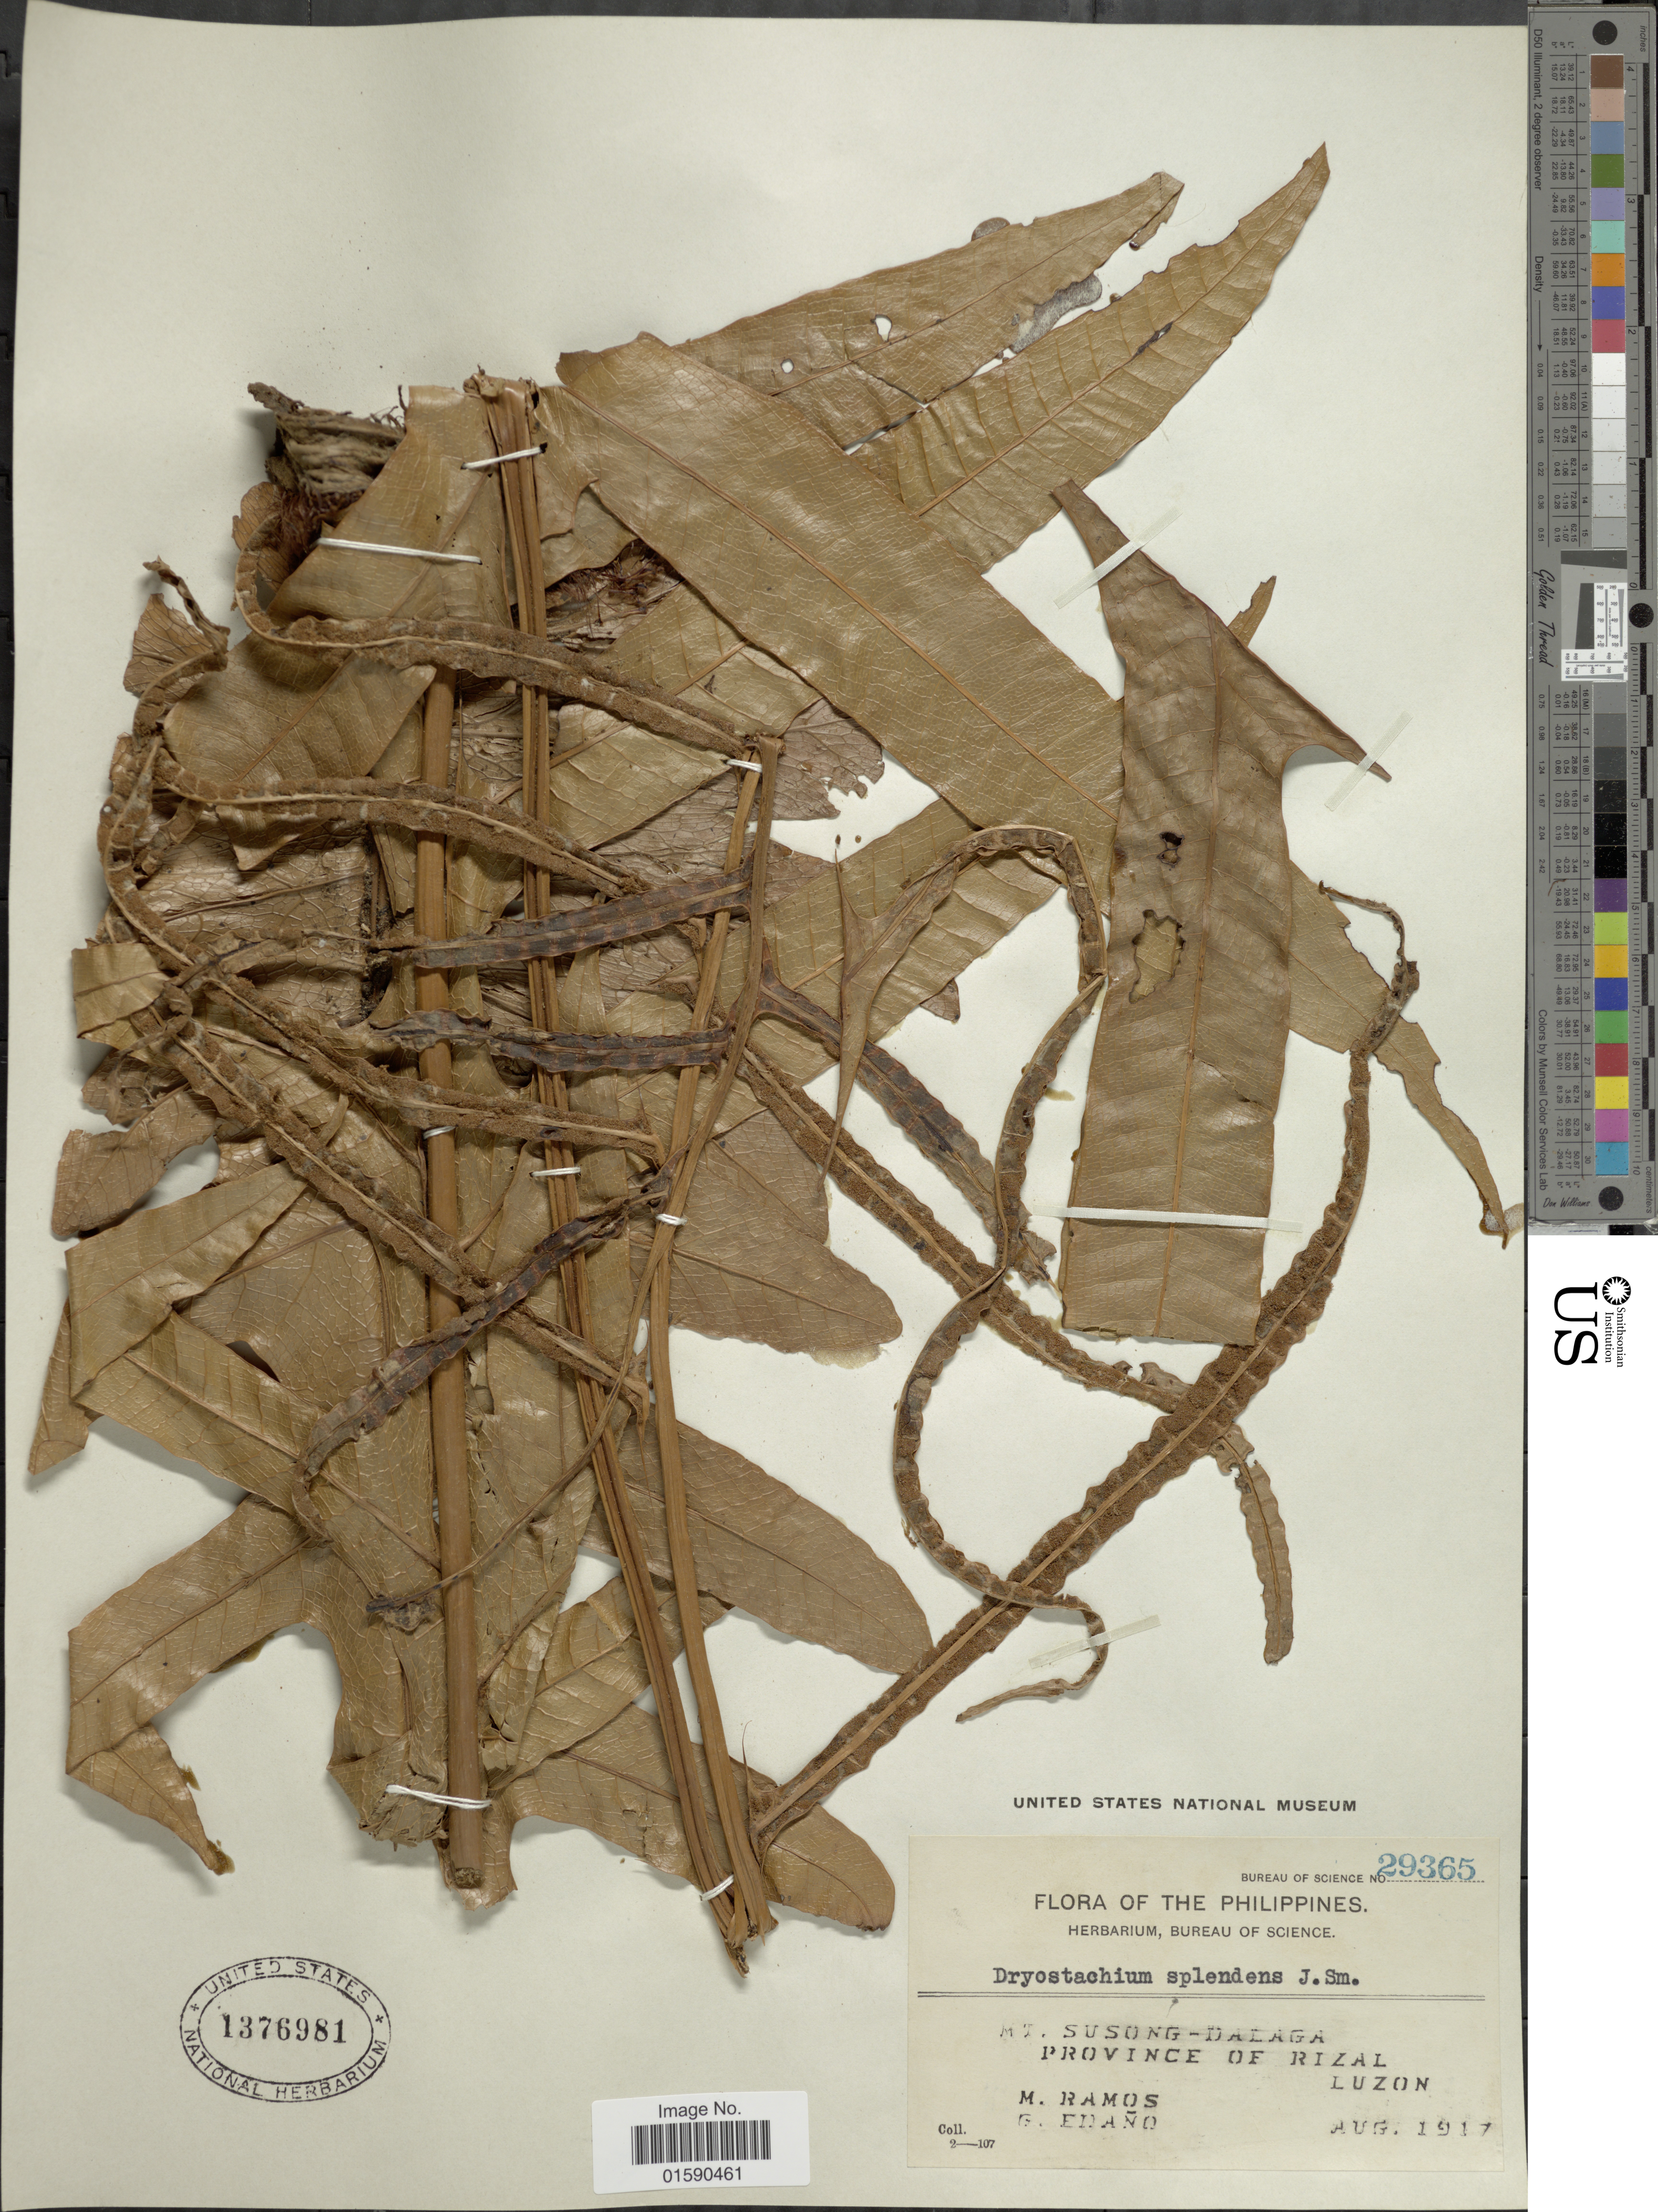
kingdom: Plantae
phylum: Tracheophyta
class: Polypodiopsida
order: Polypodiales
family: Polypodiaceae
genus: Aglaomorpha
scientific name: Aglaomorpha splendens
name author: (J. Sm.) Copel.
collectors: M. Ramos & G. Edaño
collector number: Bureau of Science 29365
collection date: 1917-08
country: Philippines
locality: Mt. Susong-Dalaga. Province of Rizal, Luzon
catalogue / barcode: US 1376981